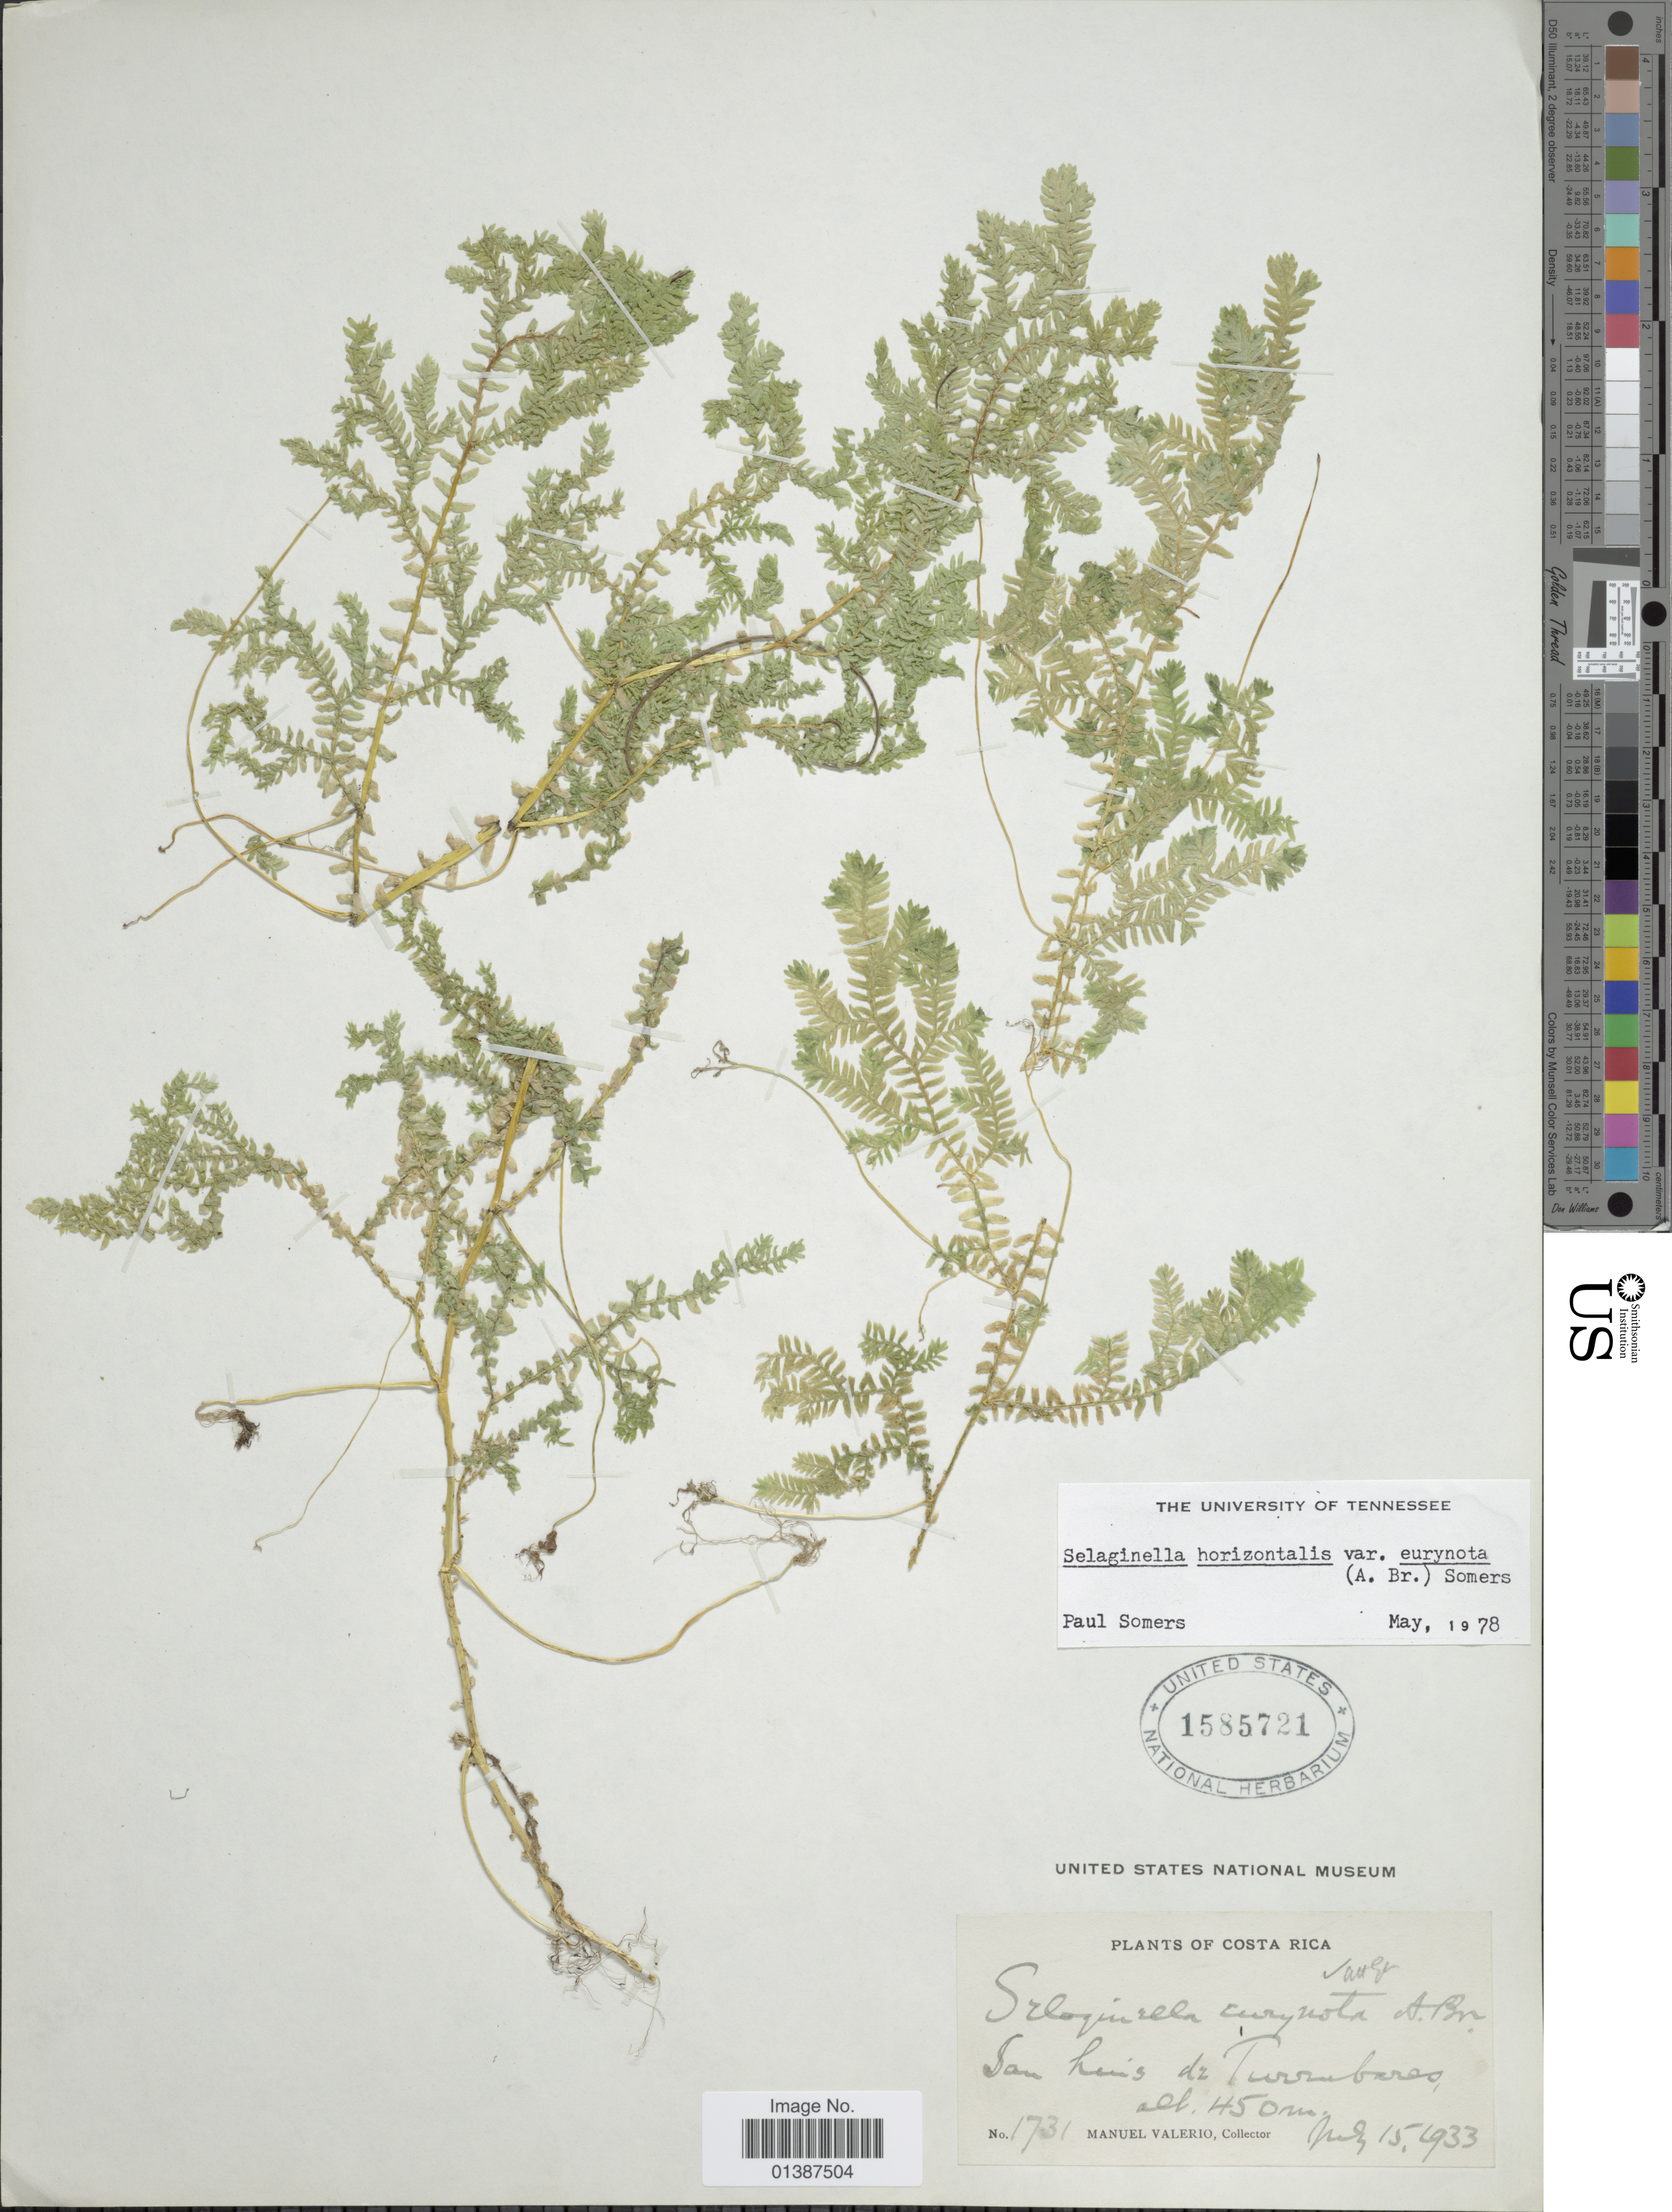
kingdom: Plantae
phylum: Tracheophyta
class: Lycopodiopsida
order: Selaginellales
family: Selaginellaceae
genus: Selaginella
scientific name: Selaginella eurynota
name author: A. Braun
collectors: M. Valerio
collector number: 1731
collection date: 1933-07-15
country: Costa Rica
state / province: San José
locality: San Luis de Turrubares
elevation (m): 450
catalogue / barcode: US 1585721